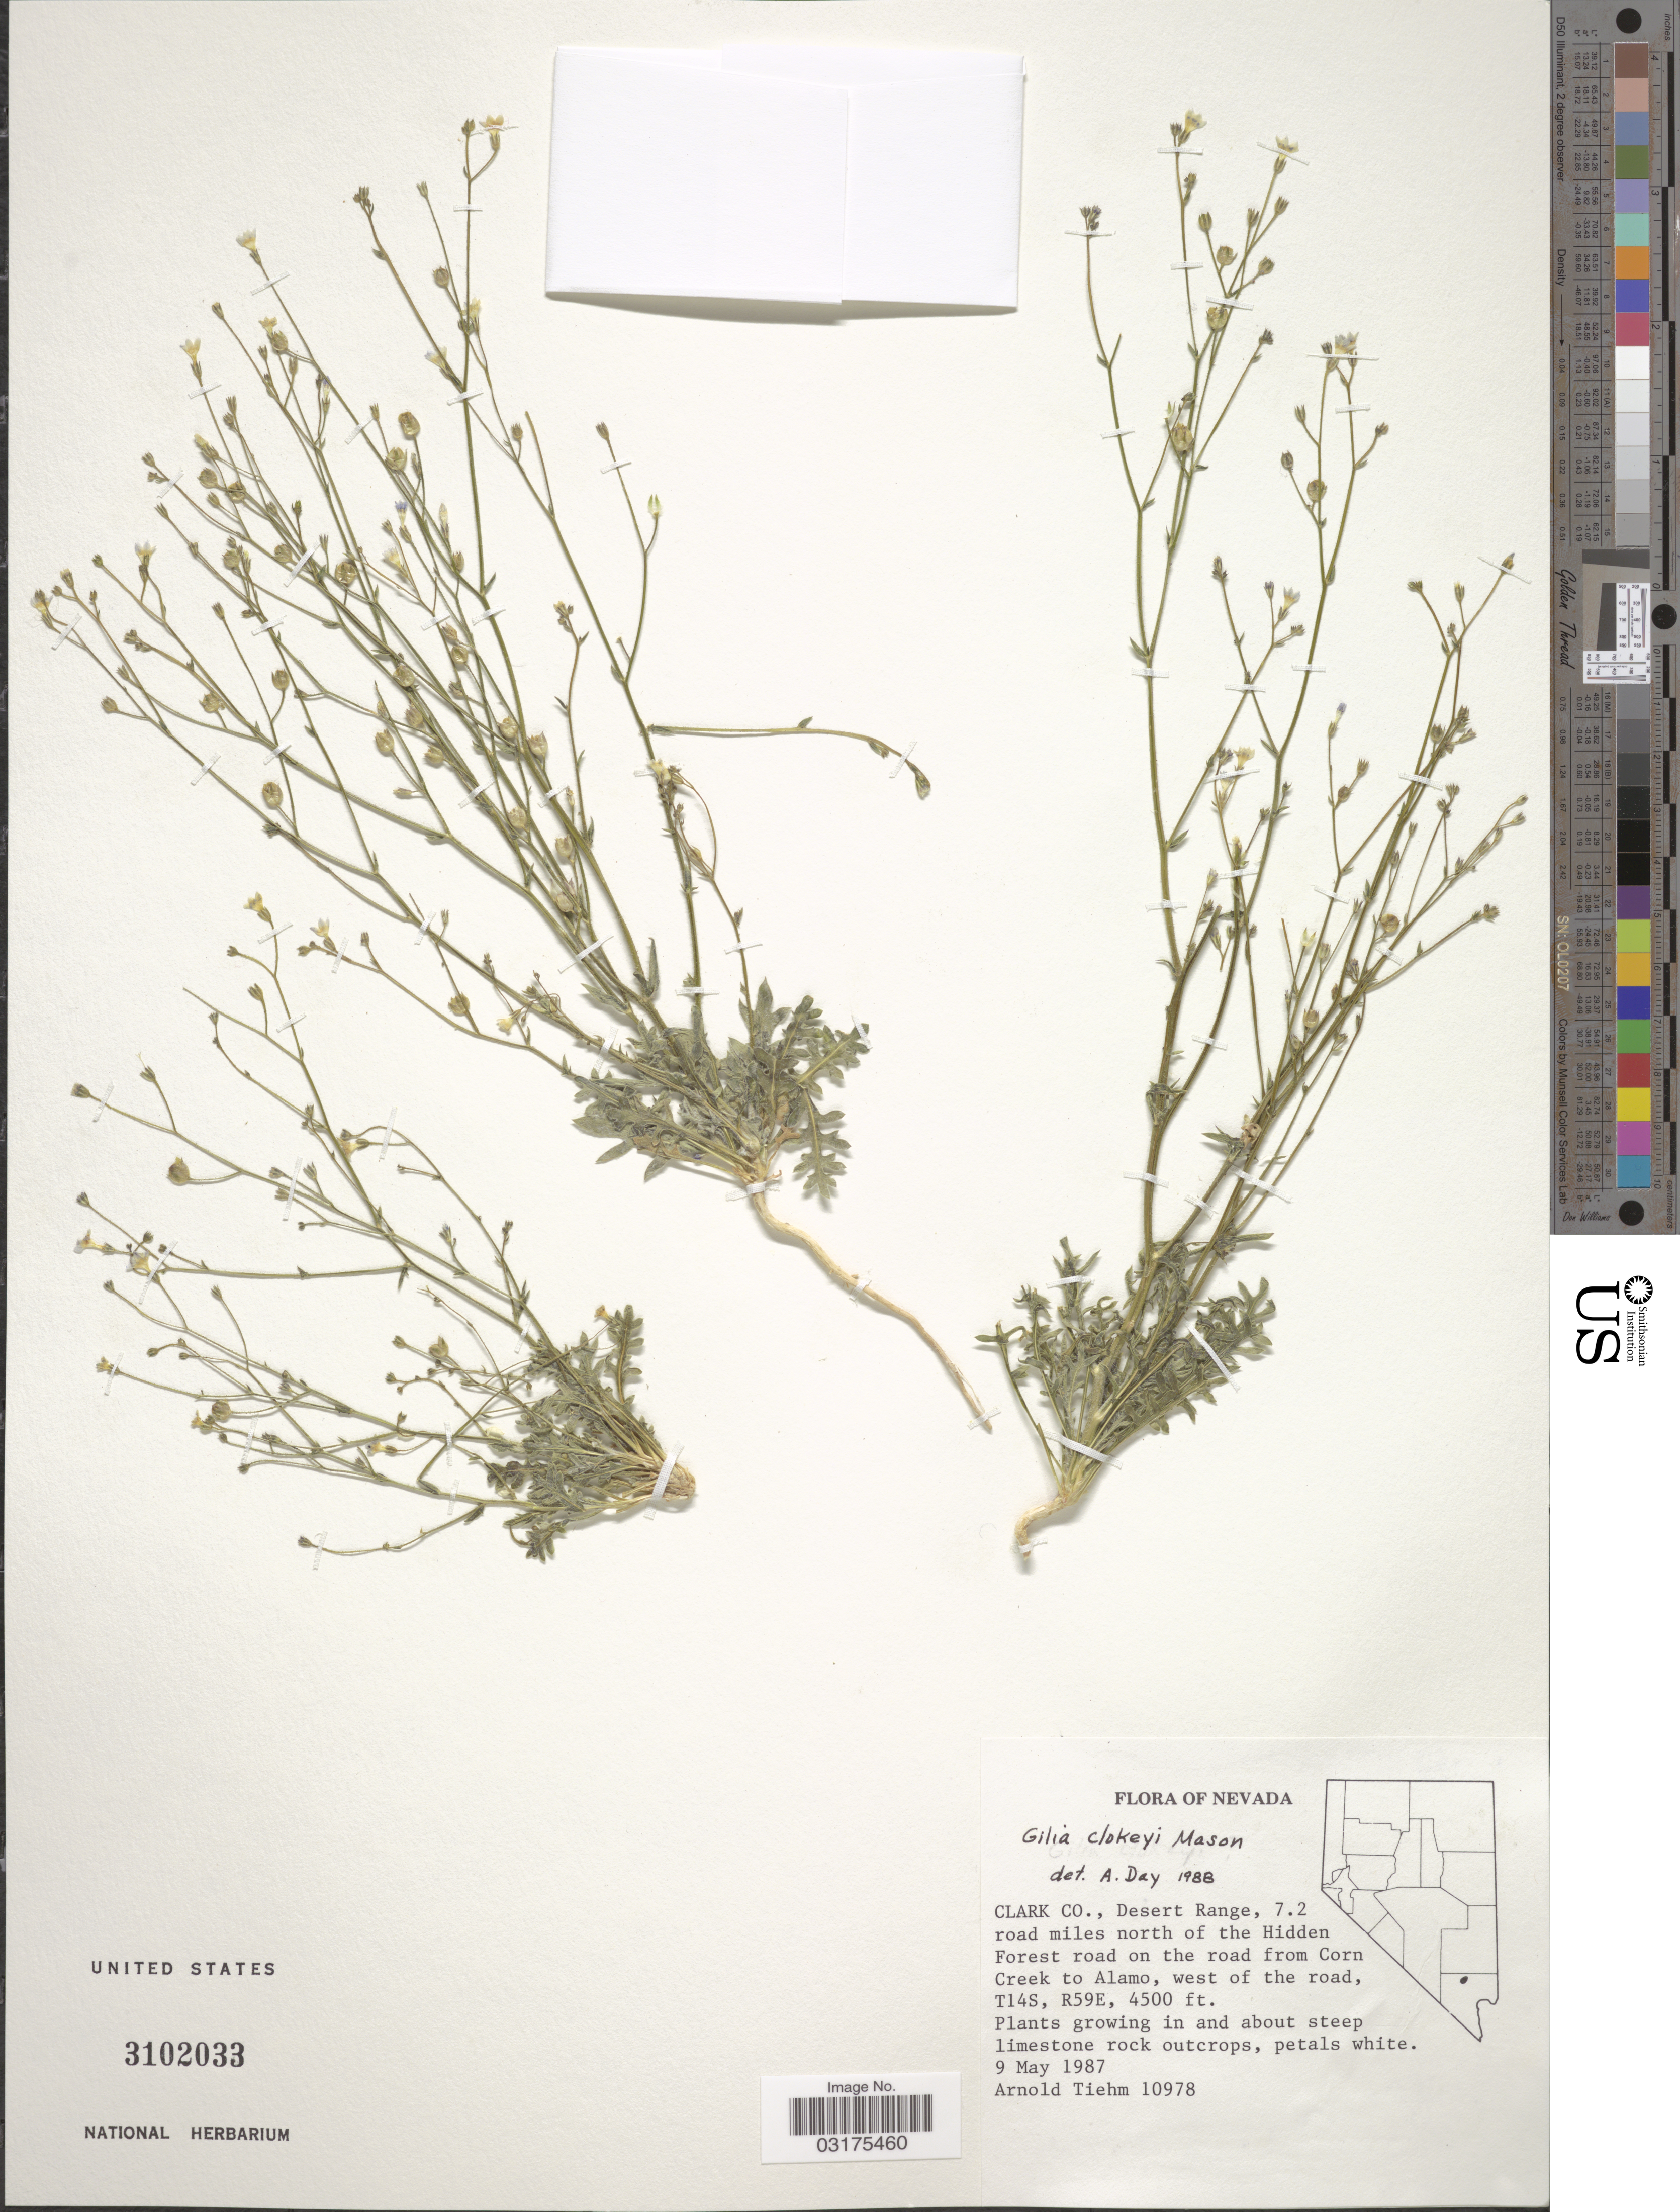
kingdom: Plantae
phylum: Tracheophyta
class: Magnoliopsida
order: Ericales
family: Polemoniaceae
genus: Gilia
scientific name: Gilia clokeyi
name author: H. Mason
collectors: A. Tiehm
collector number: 10978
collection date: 1987-05-09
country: United States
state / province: Nevada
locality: Clark Co., Desert Range, 7.2 road miles north of the Hidden Forest road on the road from Corn Creek to Alamo, west of the road, T14S, R59E.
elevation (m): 1372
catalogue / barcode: US 3102033